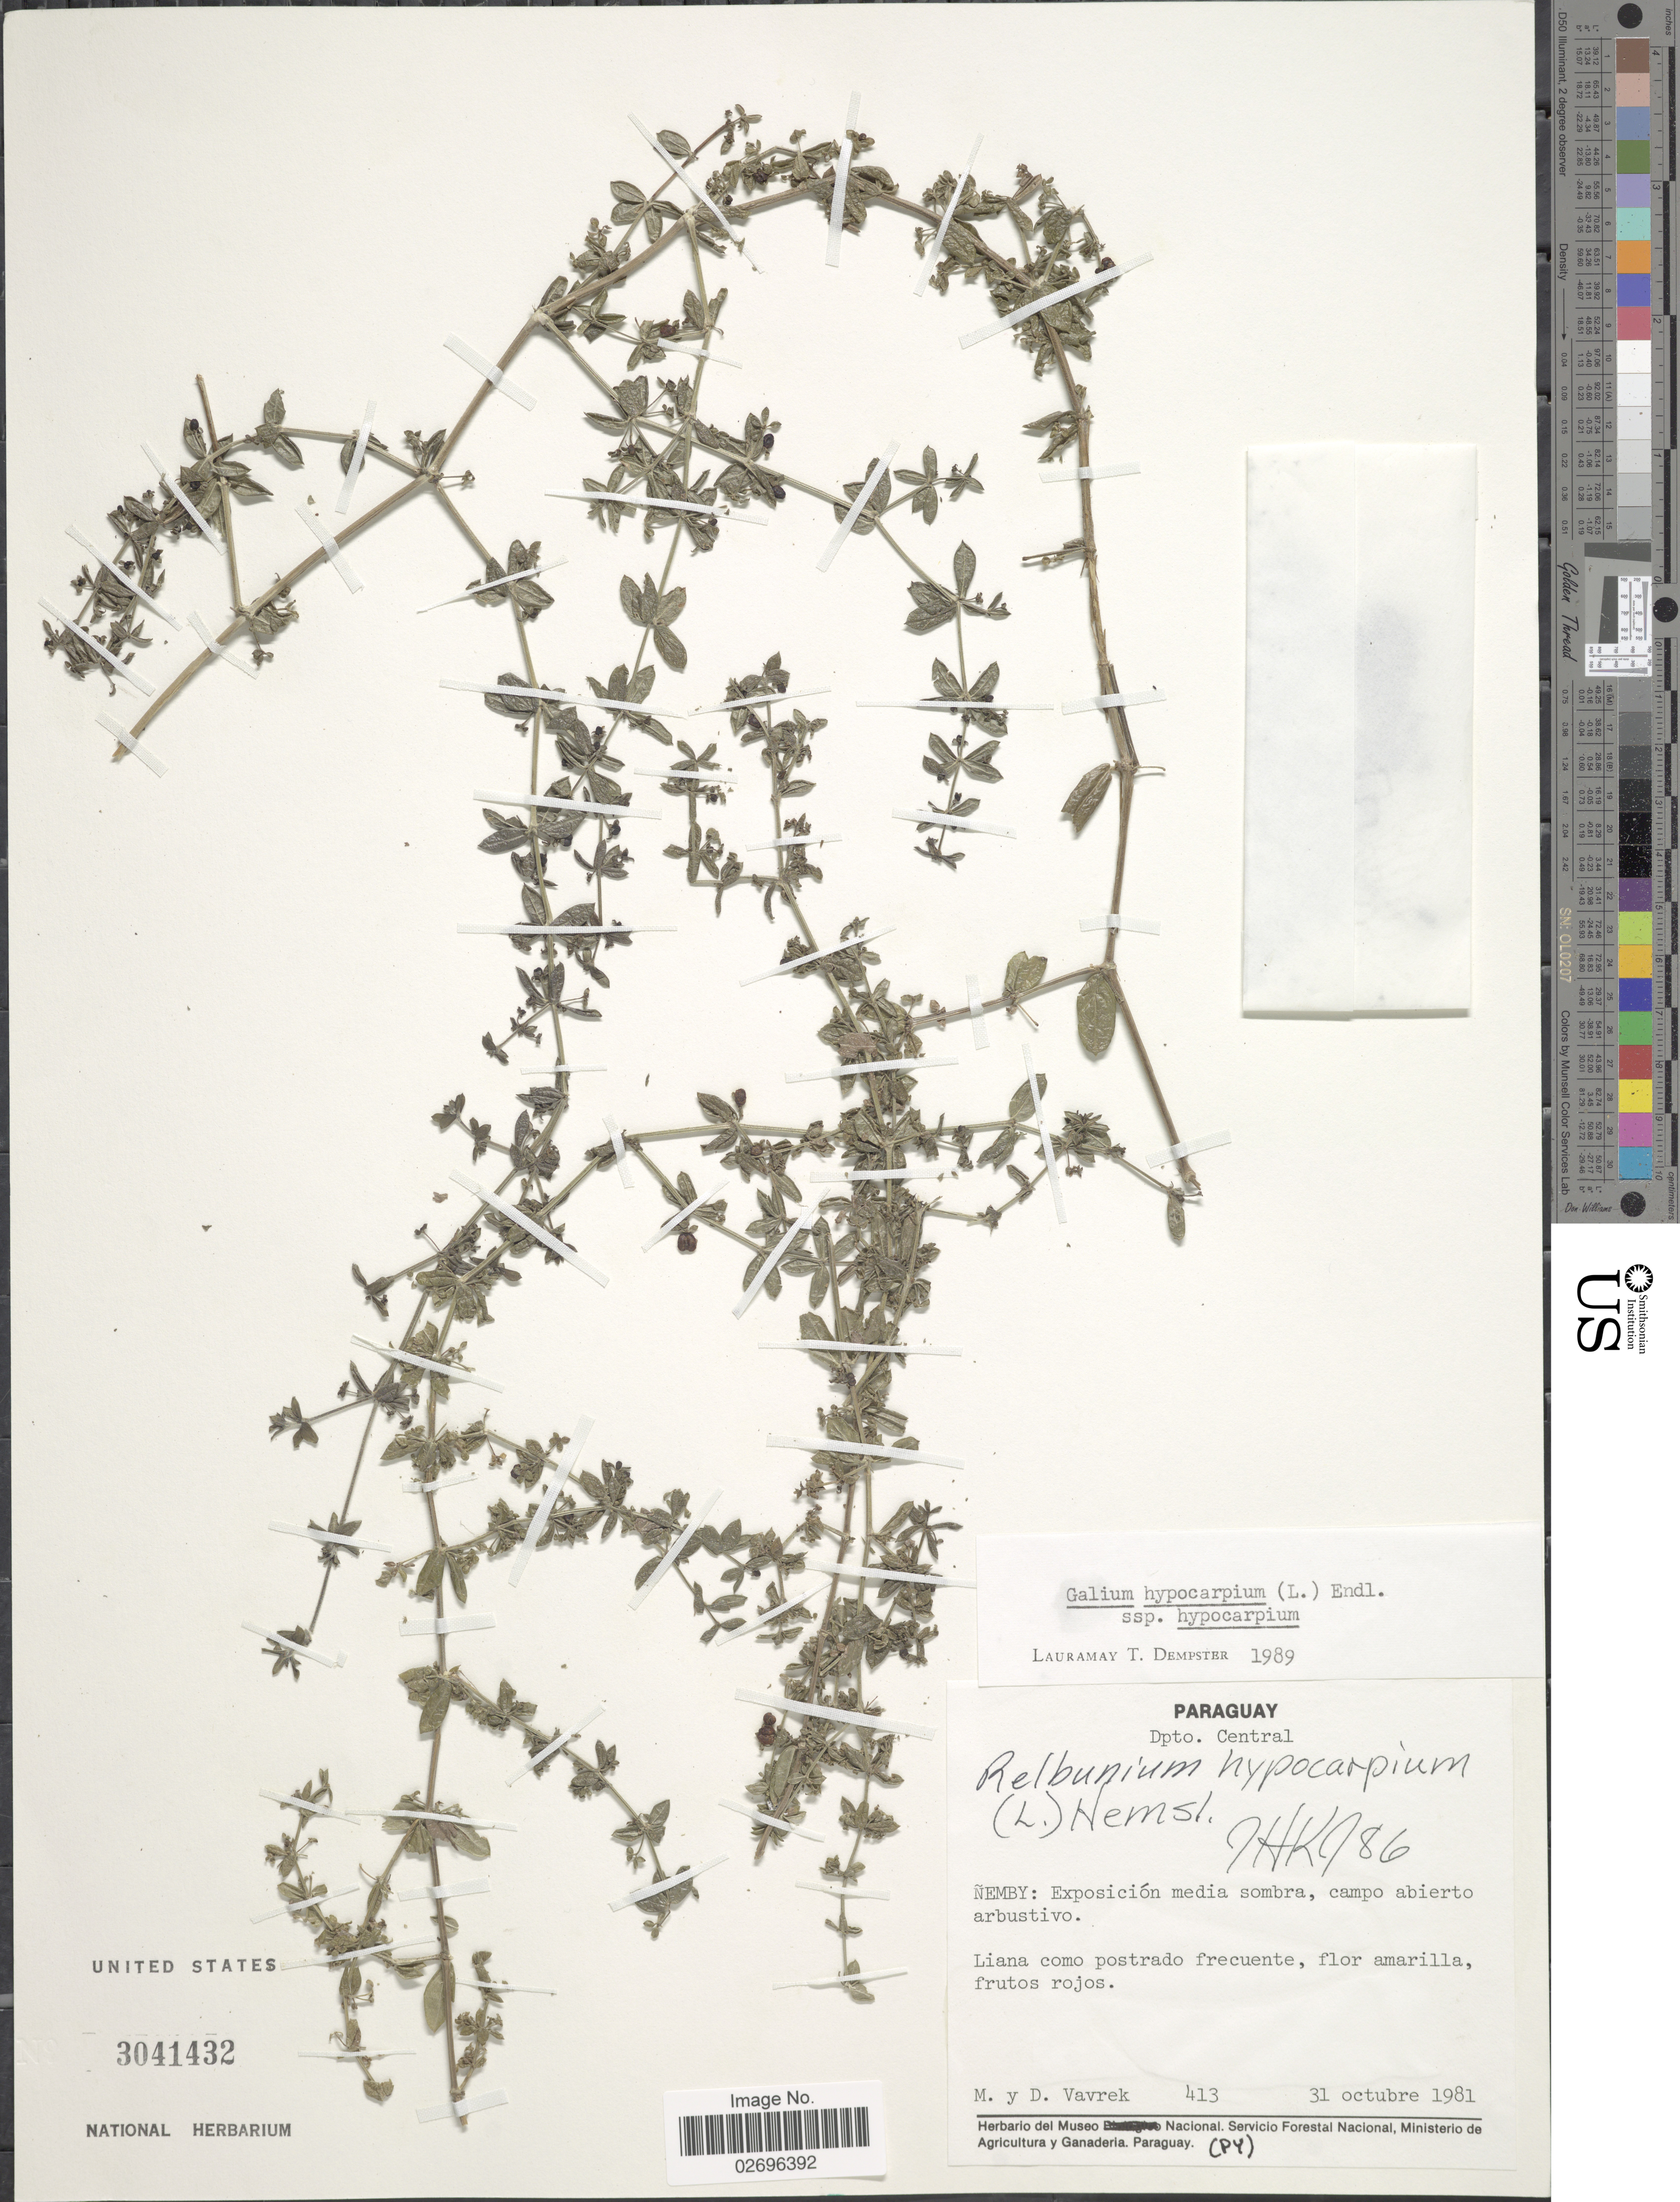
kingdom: Plantae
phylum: Tracheophyta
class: Magnoliopsida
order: Gentianales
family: Rubiaceae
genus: Galium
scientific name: Galium hypocarpium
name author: (L.) Endl. ex Griseb.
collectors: M. Vavrek & D. Vavrek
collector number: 413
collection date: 1981-10-31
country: Paraguay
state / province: Central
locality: Nemby: Exposicion media sombra, campo abierto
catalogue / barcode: US 3041432